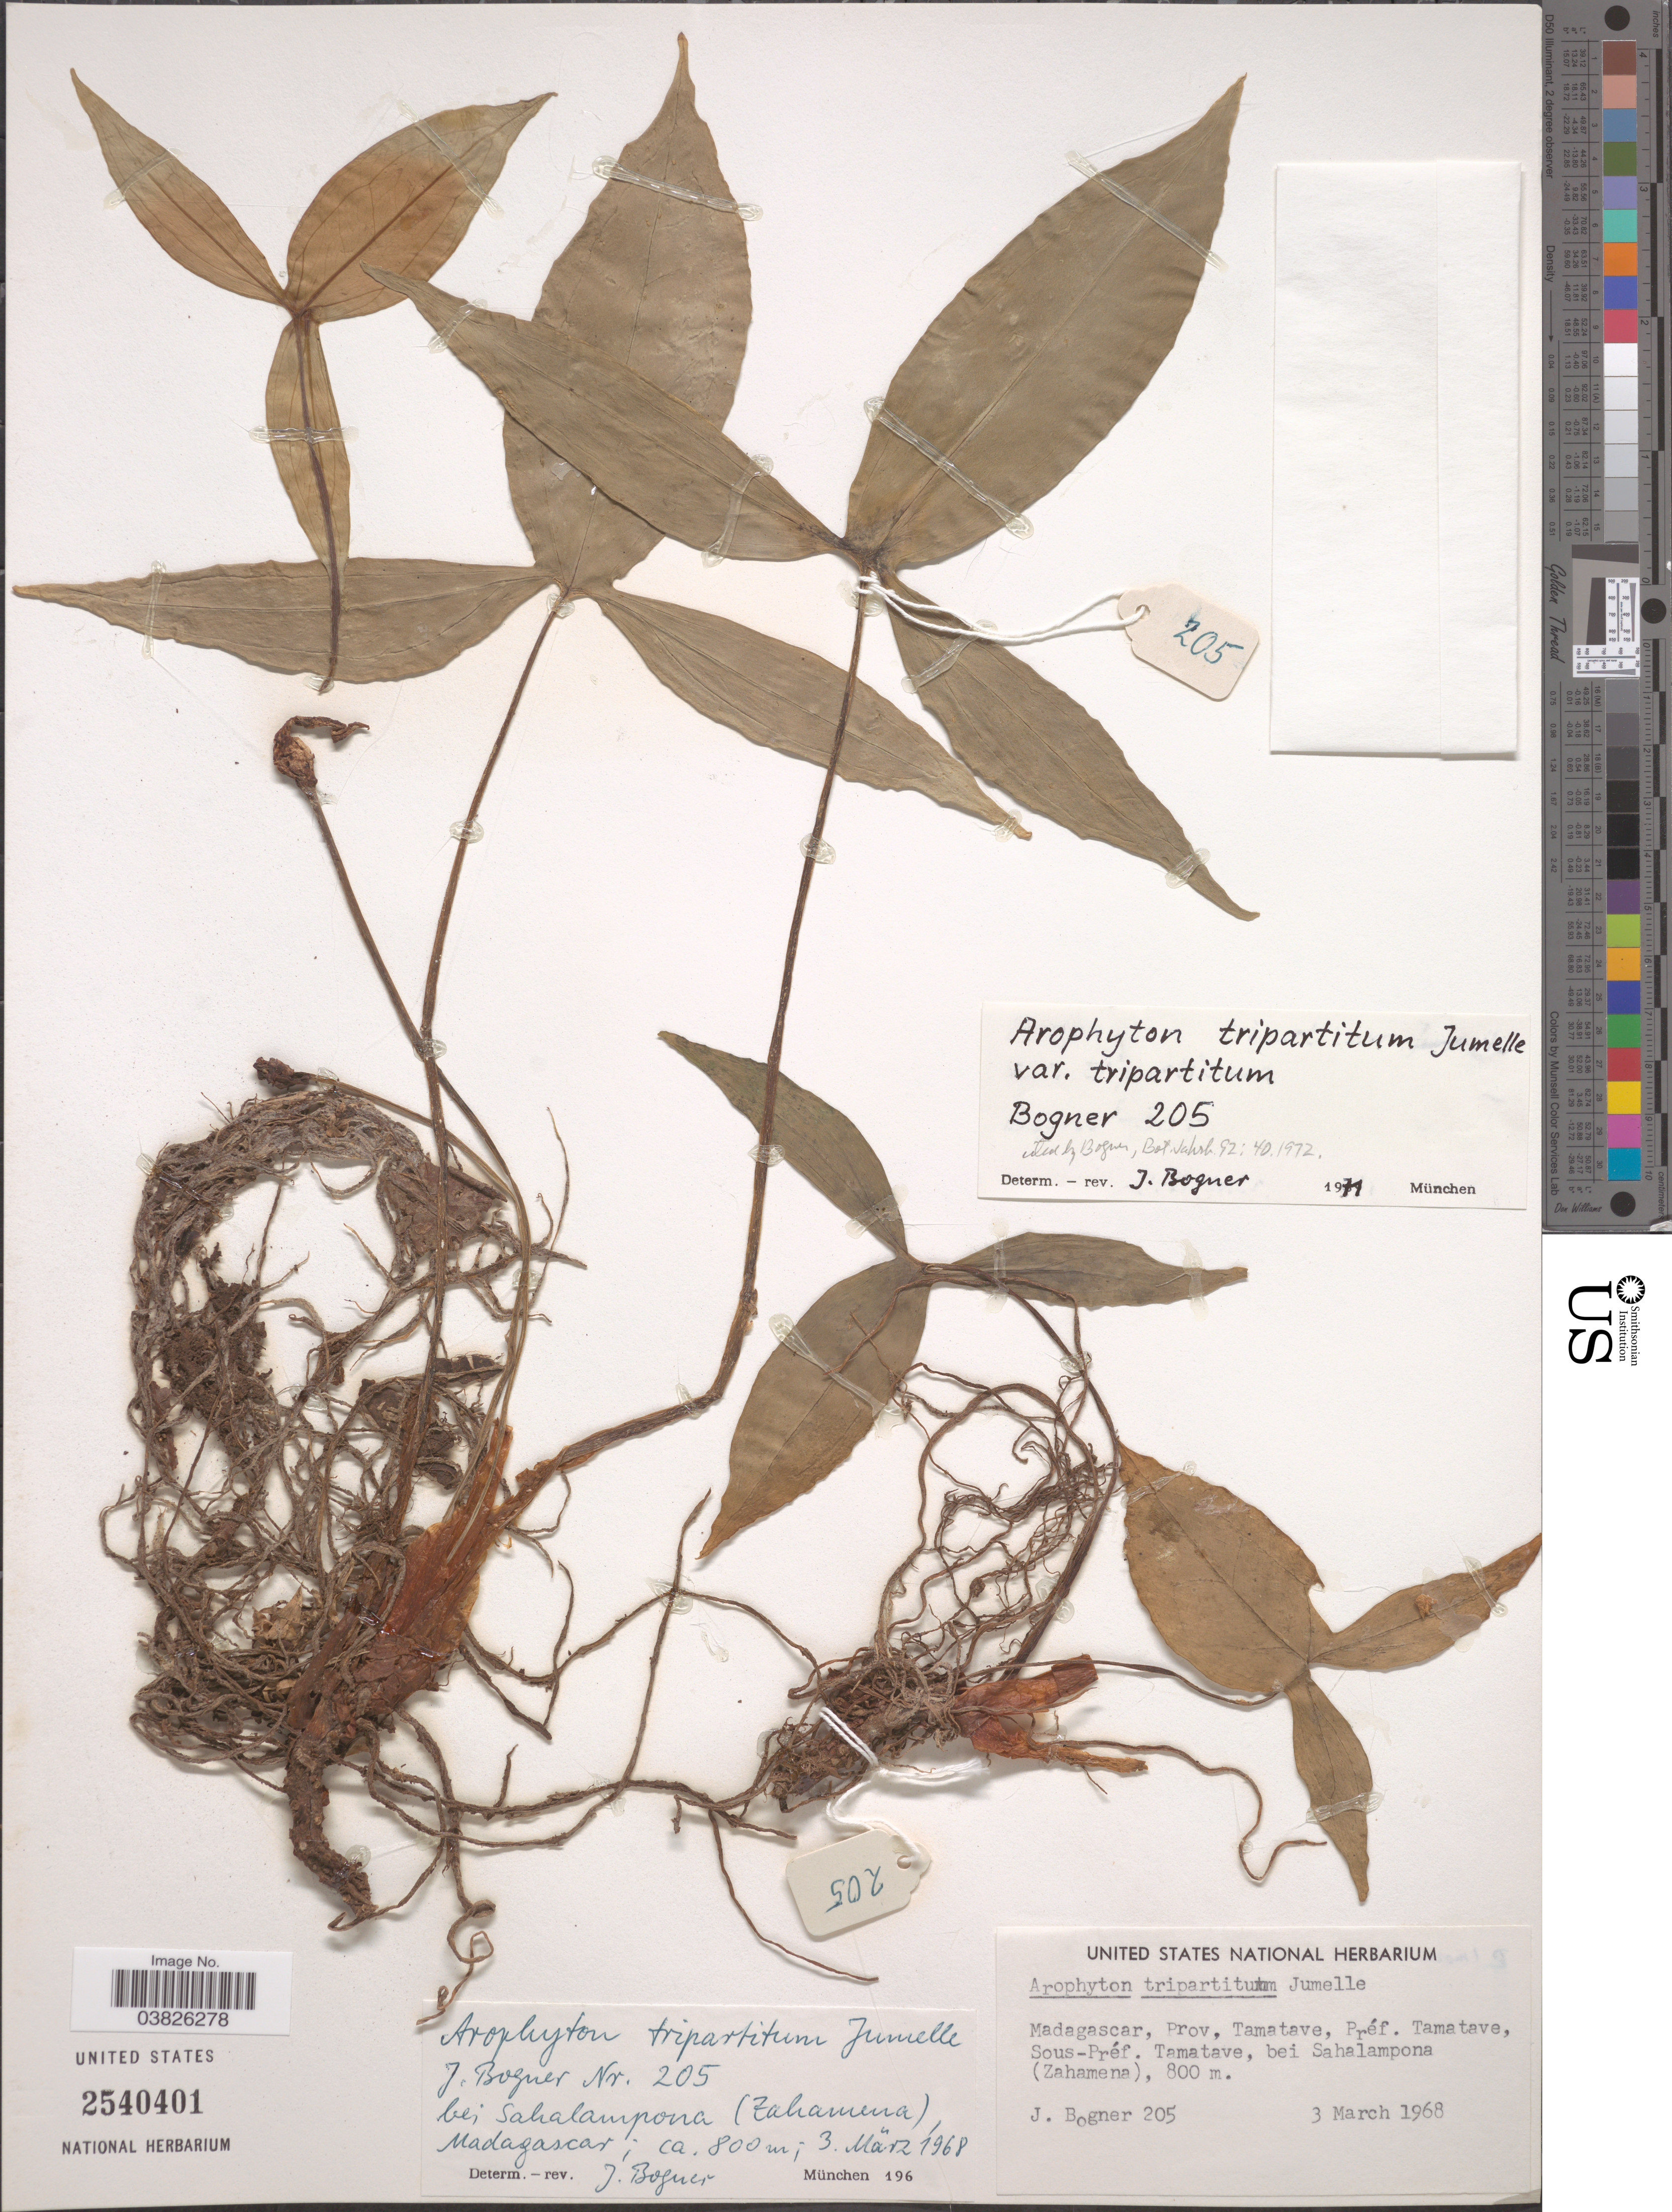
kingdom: Plantae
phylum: Tracheophyta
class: Liliopsida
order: Alismatales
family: Araceae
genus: Arophyton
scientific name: Arophyton tripartitum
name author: Jum.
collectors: J. Bogner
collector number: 205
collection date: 1968-03-03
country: Madagascar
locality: Prov. Tamatave, Préf. Tamatave, Sous-Préf. Tamatave, bei Sahalampona (Zahamena).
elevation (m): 800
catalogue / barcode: US 2540401